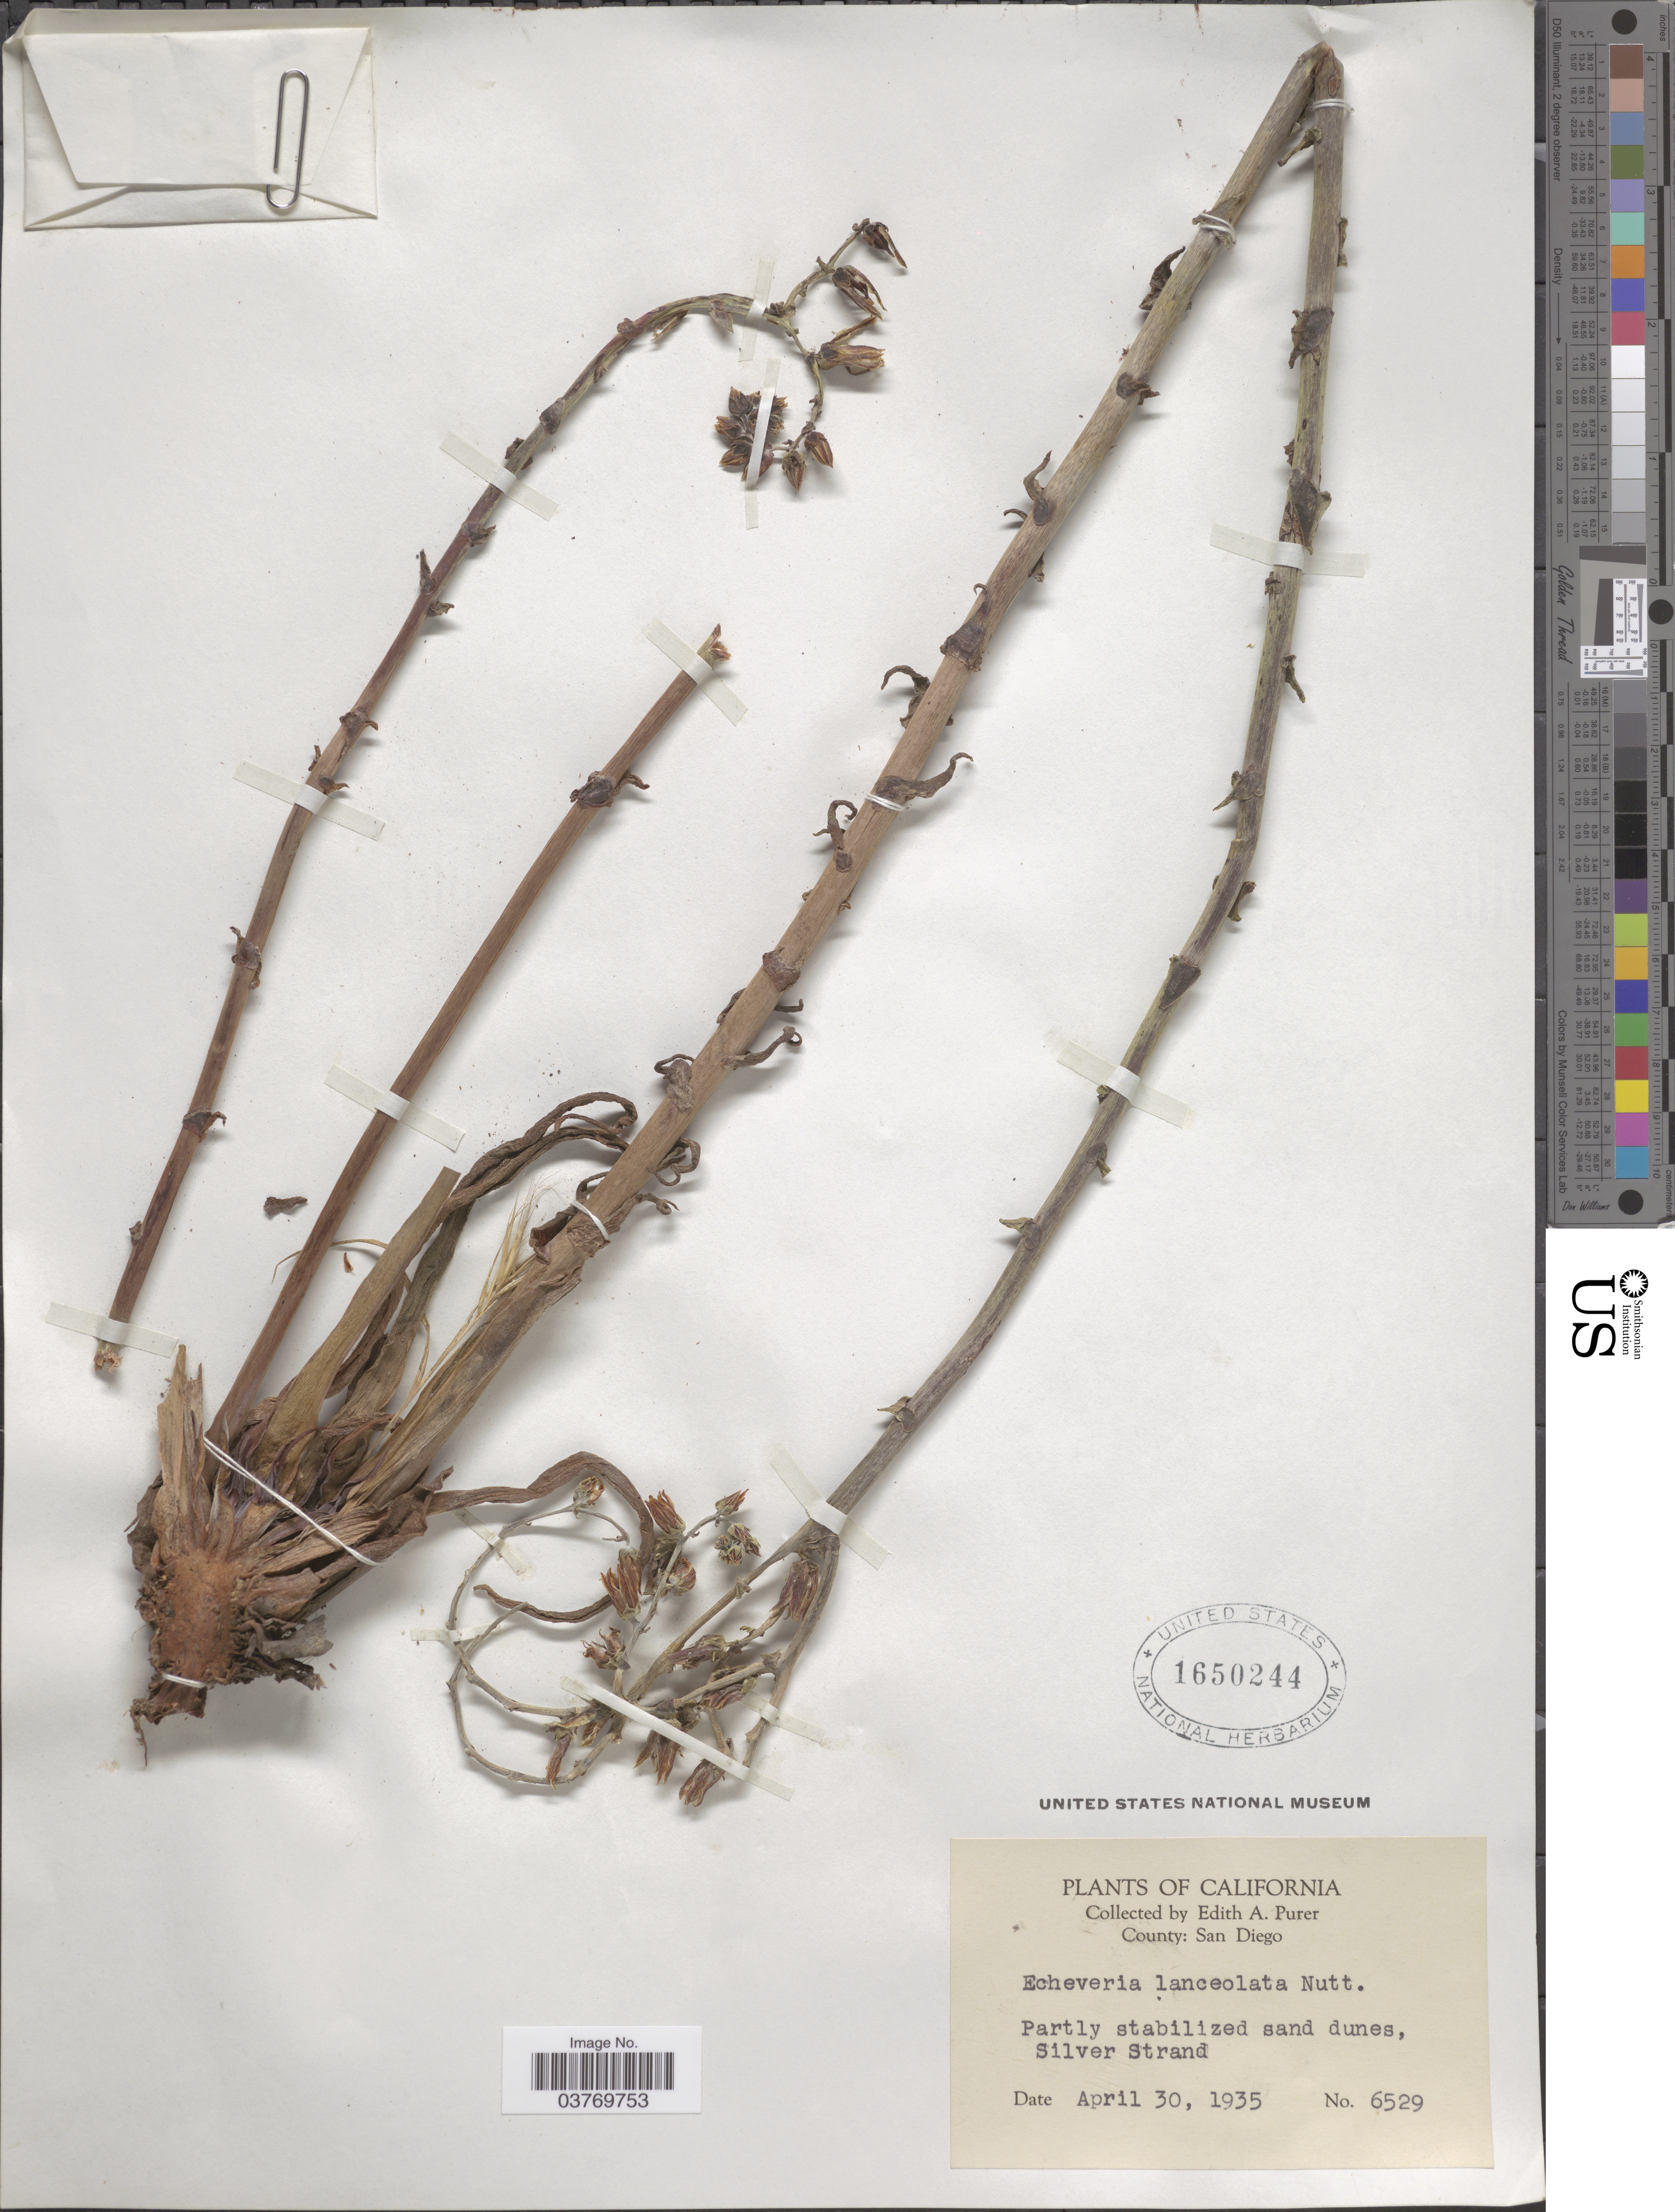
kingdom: Plantae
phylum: Tracheophyta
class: Magnoliopsida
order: Saxifragales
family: Crassulaceae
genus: Dudleya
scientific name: Dudleya lanceolata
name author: (Nutt.) Britton & Rose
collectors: E. Purer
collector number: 6529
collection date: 1935-04-30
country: United States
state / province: California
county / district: San Diego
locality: County: San Diego. Silver Strand.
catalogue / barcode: US 1650244